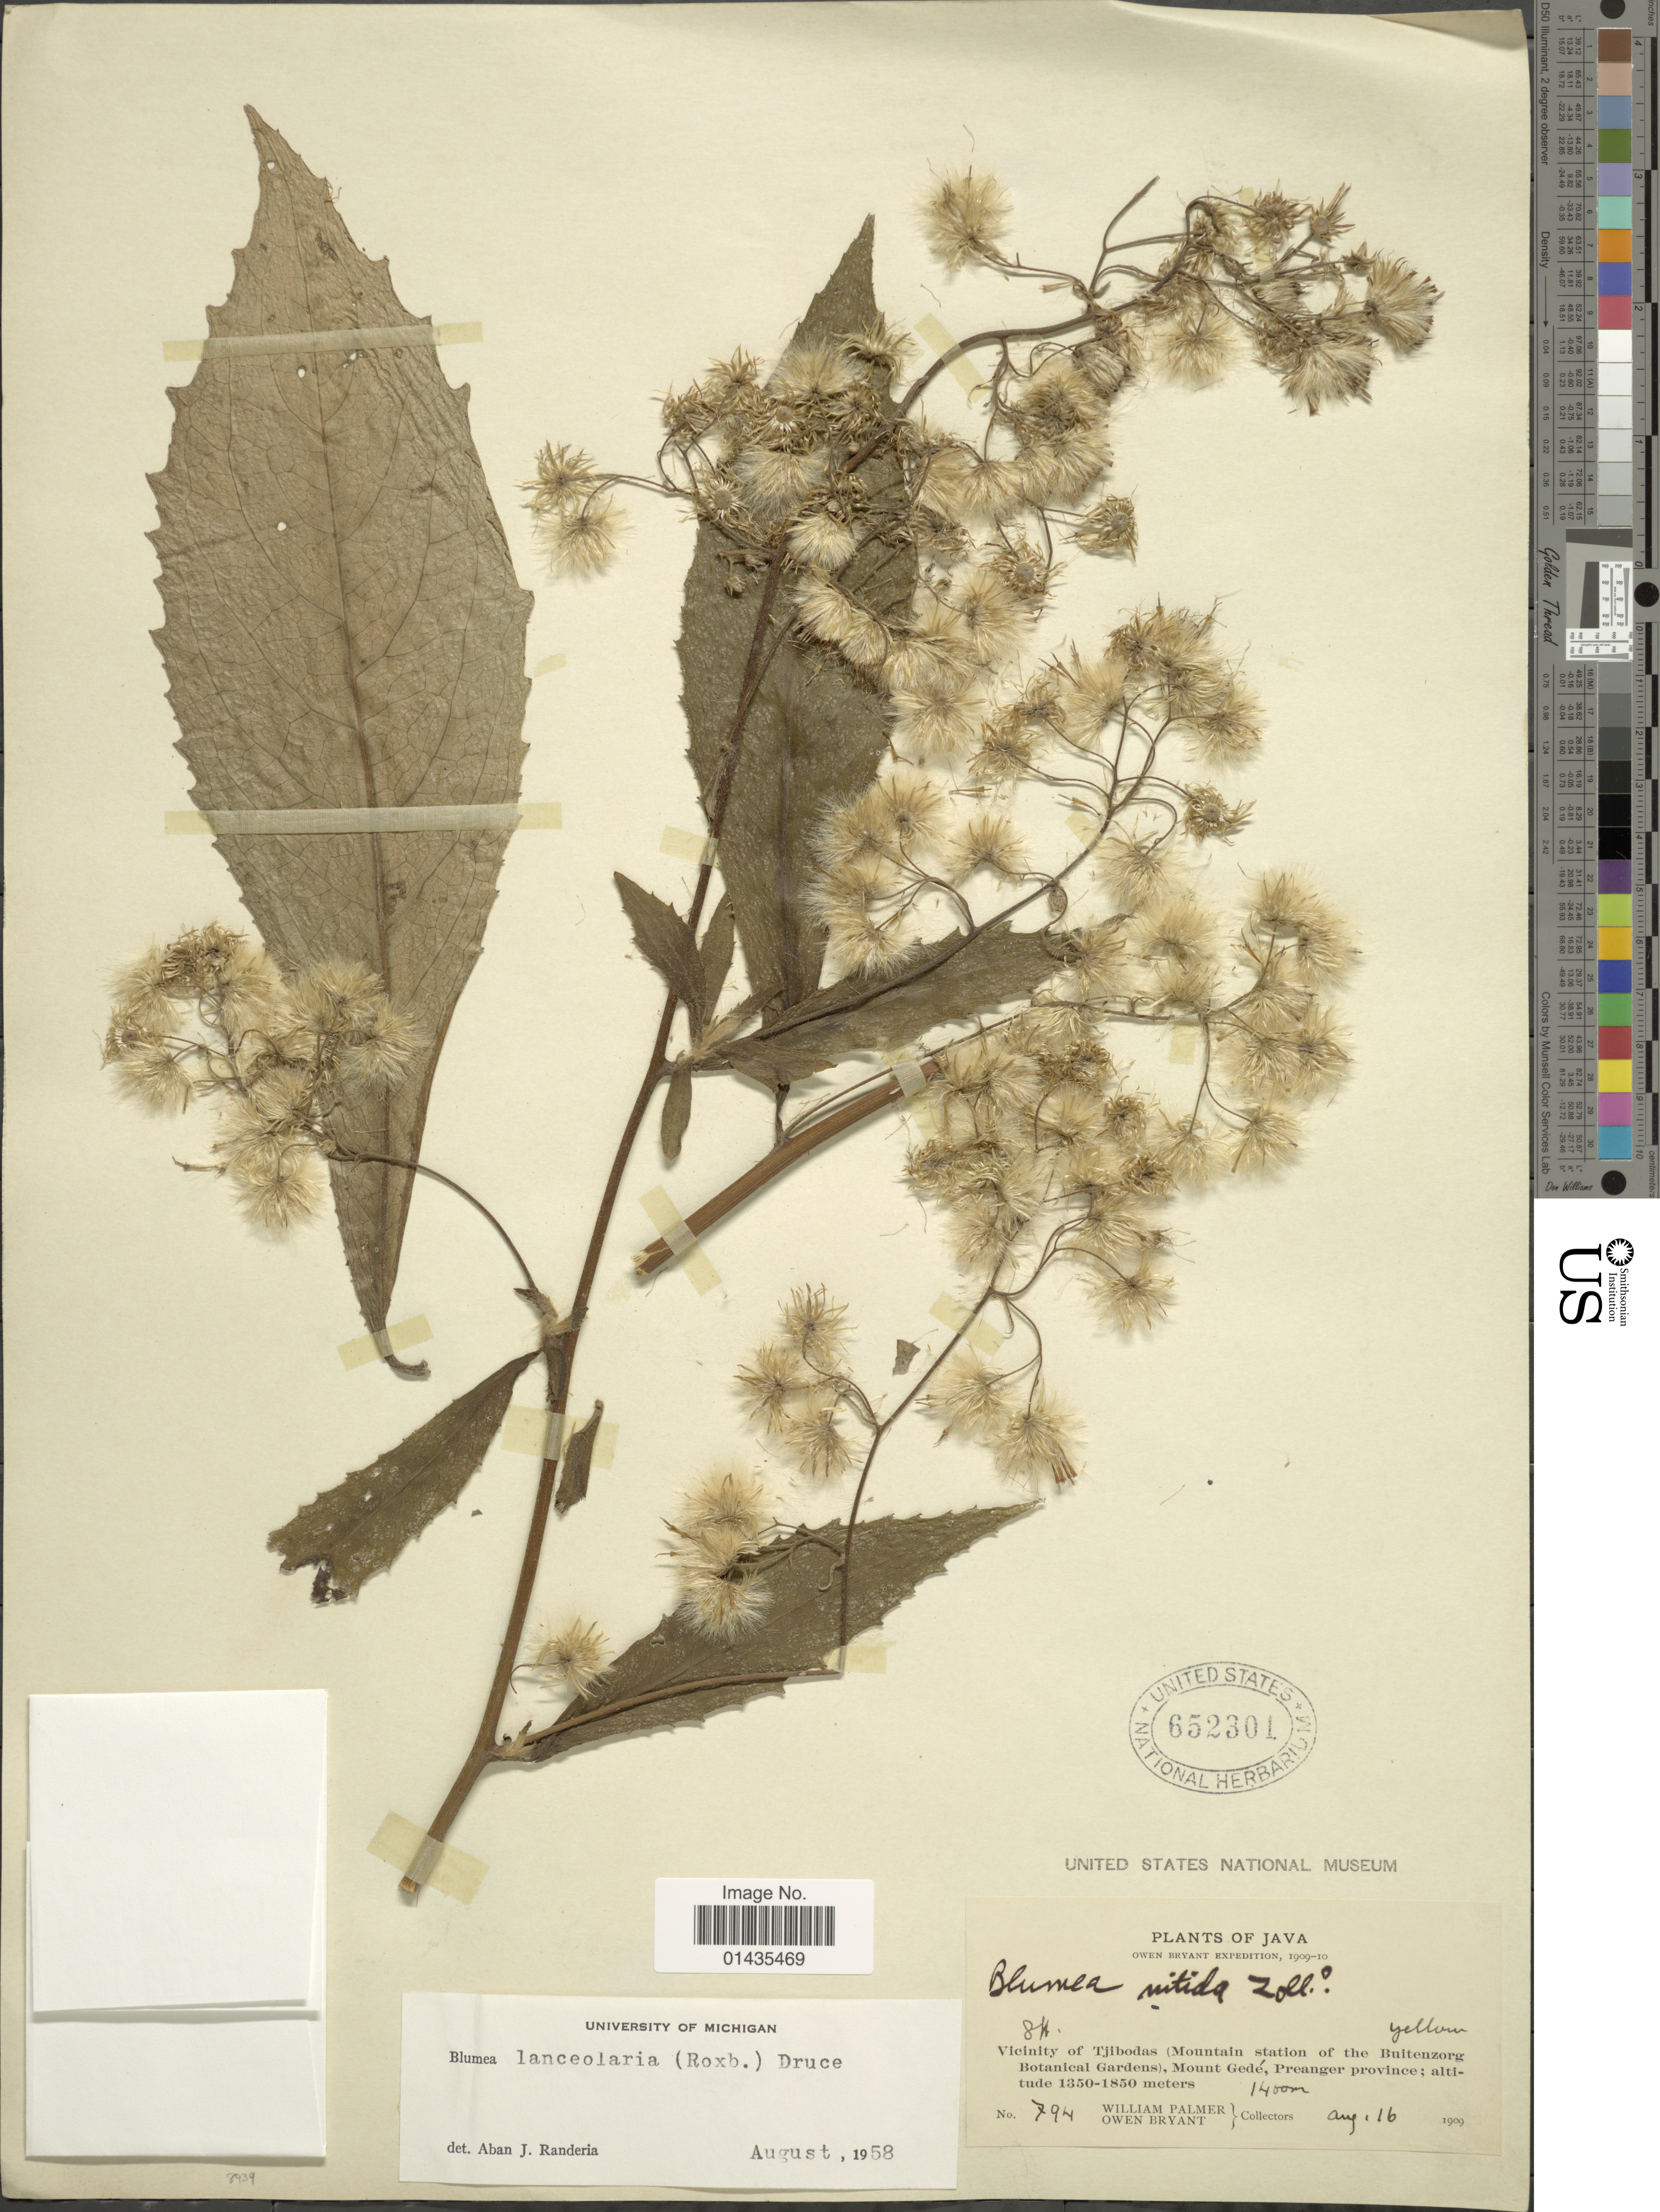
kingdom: Plantae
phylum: Tracheophyta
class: Magnoliopsida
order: Asterales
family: Asteraceae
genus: Blumea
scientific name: Blumea lanceolaria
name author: (Roxb.) Druce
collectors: W. Palmer & O. Bryant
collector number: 794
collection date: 1909-08-16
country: Indonesia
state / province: Java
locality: Vicinity of Tjibodas (Mountain station of the Buitenzorg Botanical Gardens), Mount Gede, Preanger Province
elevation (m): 1400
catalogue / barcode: US 652301